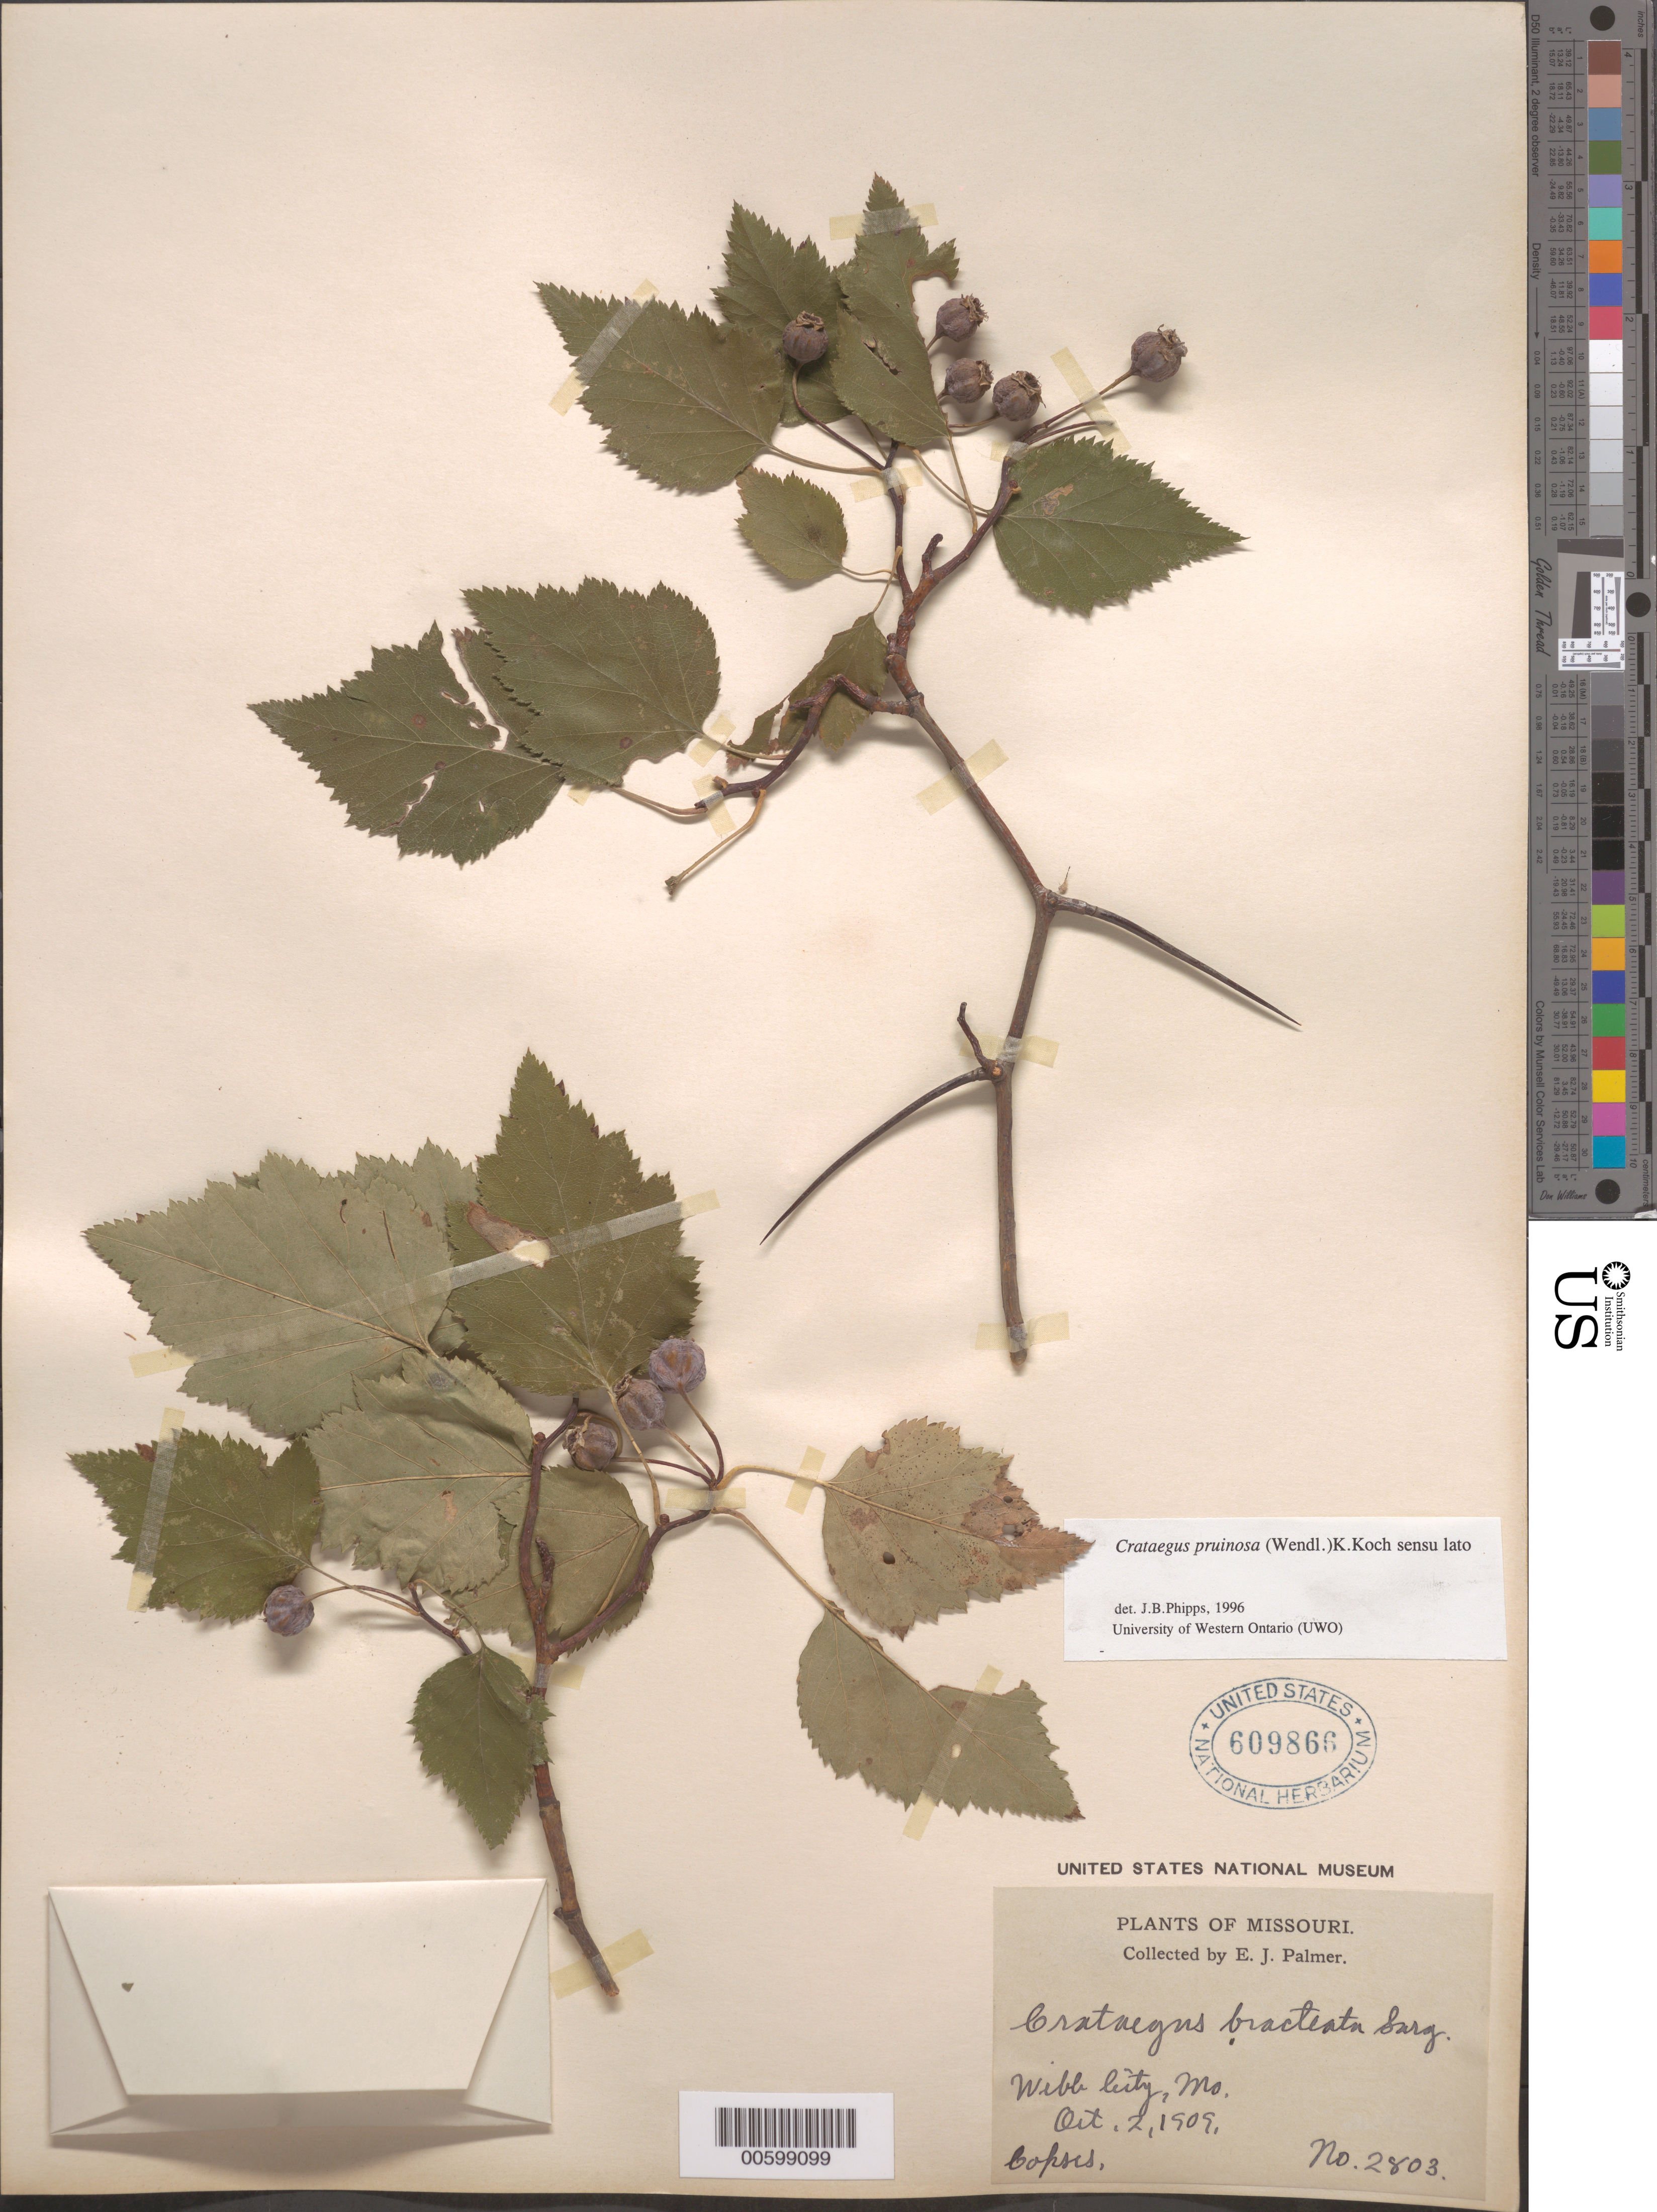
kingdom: Plantae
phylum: Tracheophyta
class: Magnoliopsida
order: Rosales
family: Rosaceae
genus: Crataegus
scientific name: Crataegus pruinosa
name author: (H.L. Wendl.) K. Koch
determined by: Phipps, James B., (UWO), University of Western Ontario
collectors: E. J. Palmer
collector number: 2803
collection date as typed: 02 Oct 1909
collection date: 1909-10-02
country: United States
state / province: Missouri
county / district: Jasper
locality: Webb City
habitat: Copses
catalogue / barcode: US 609866